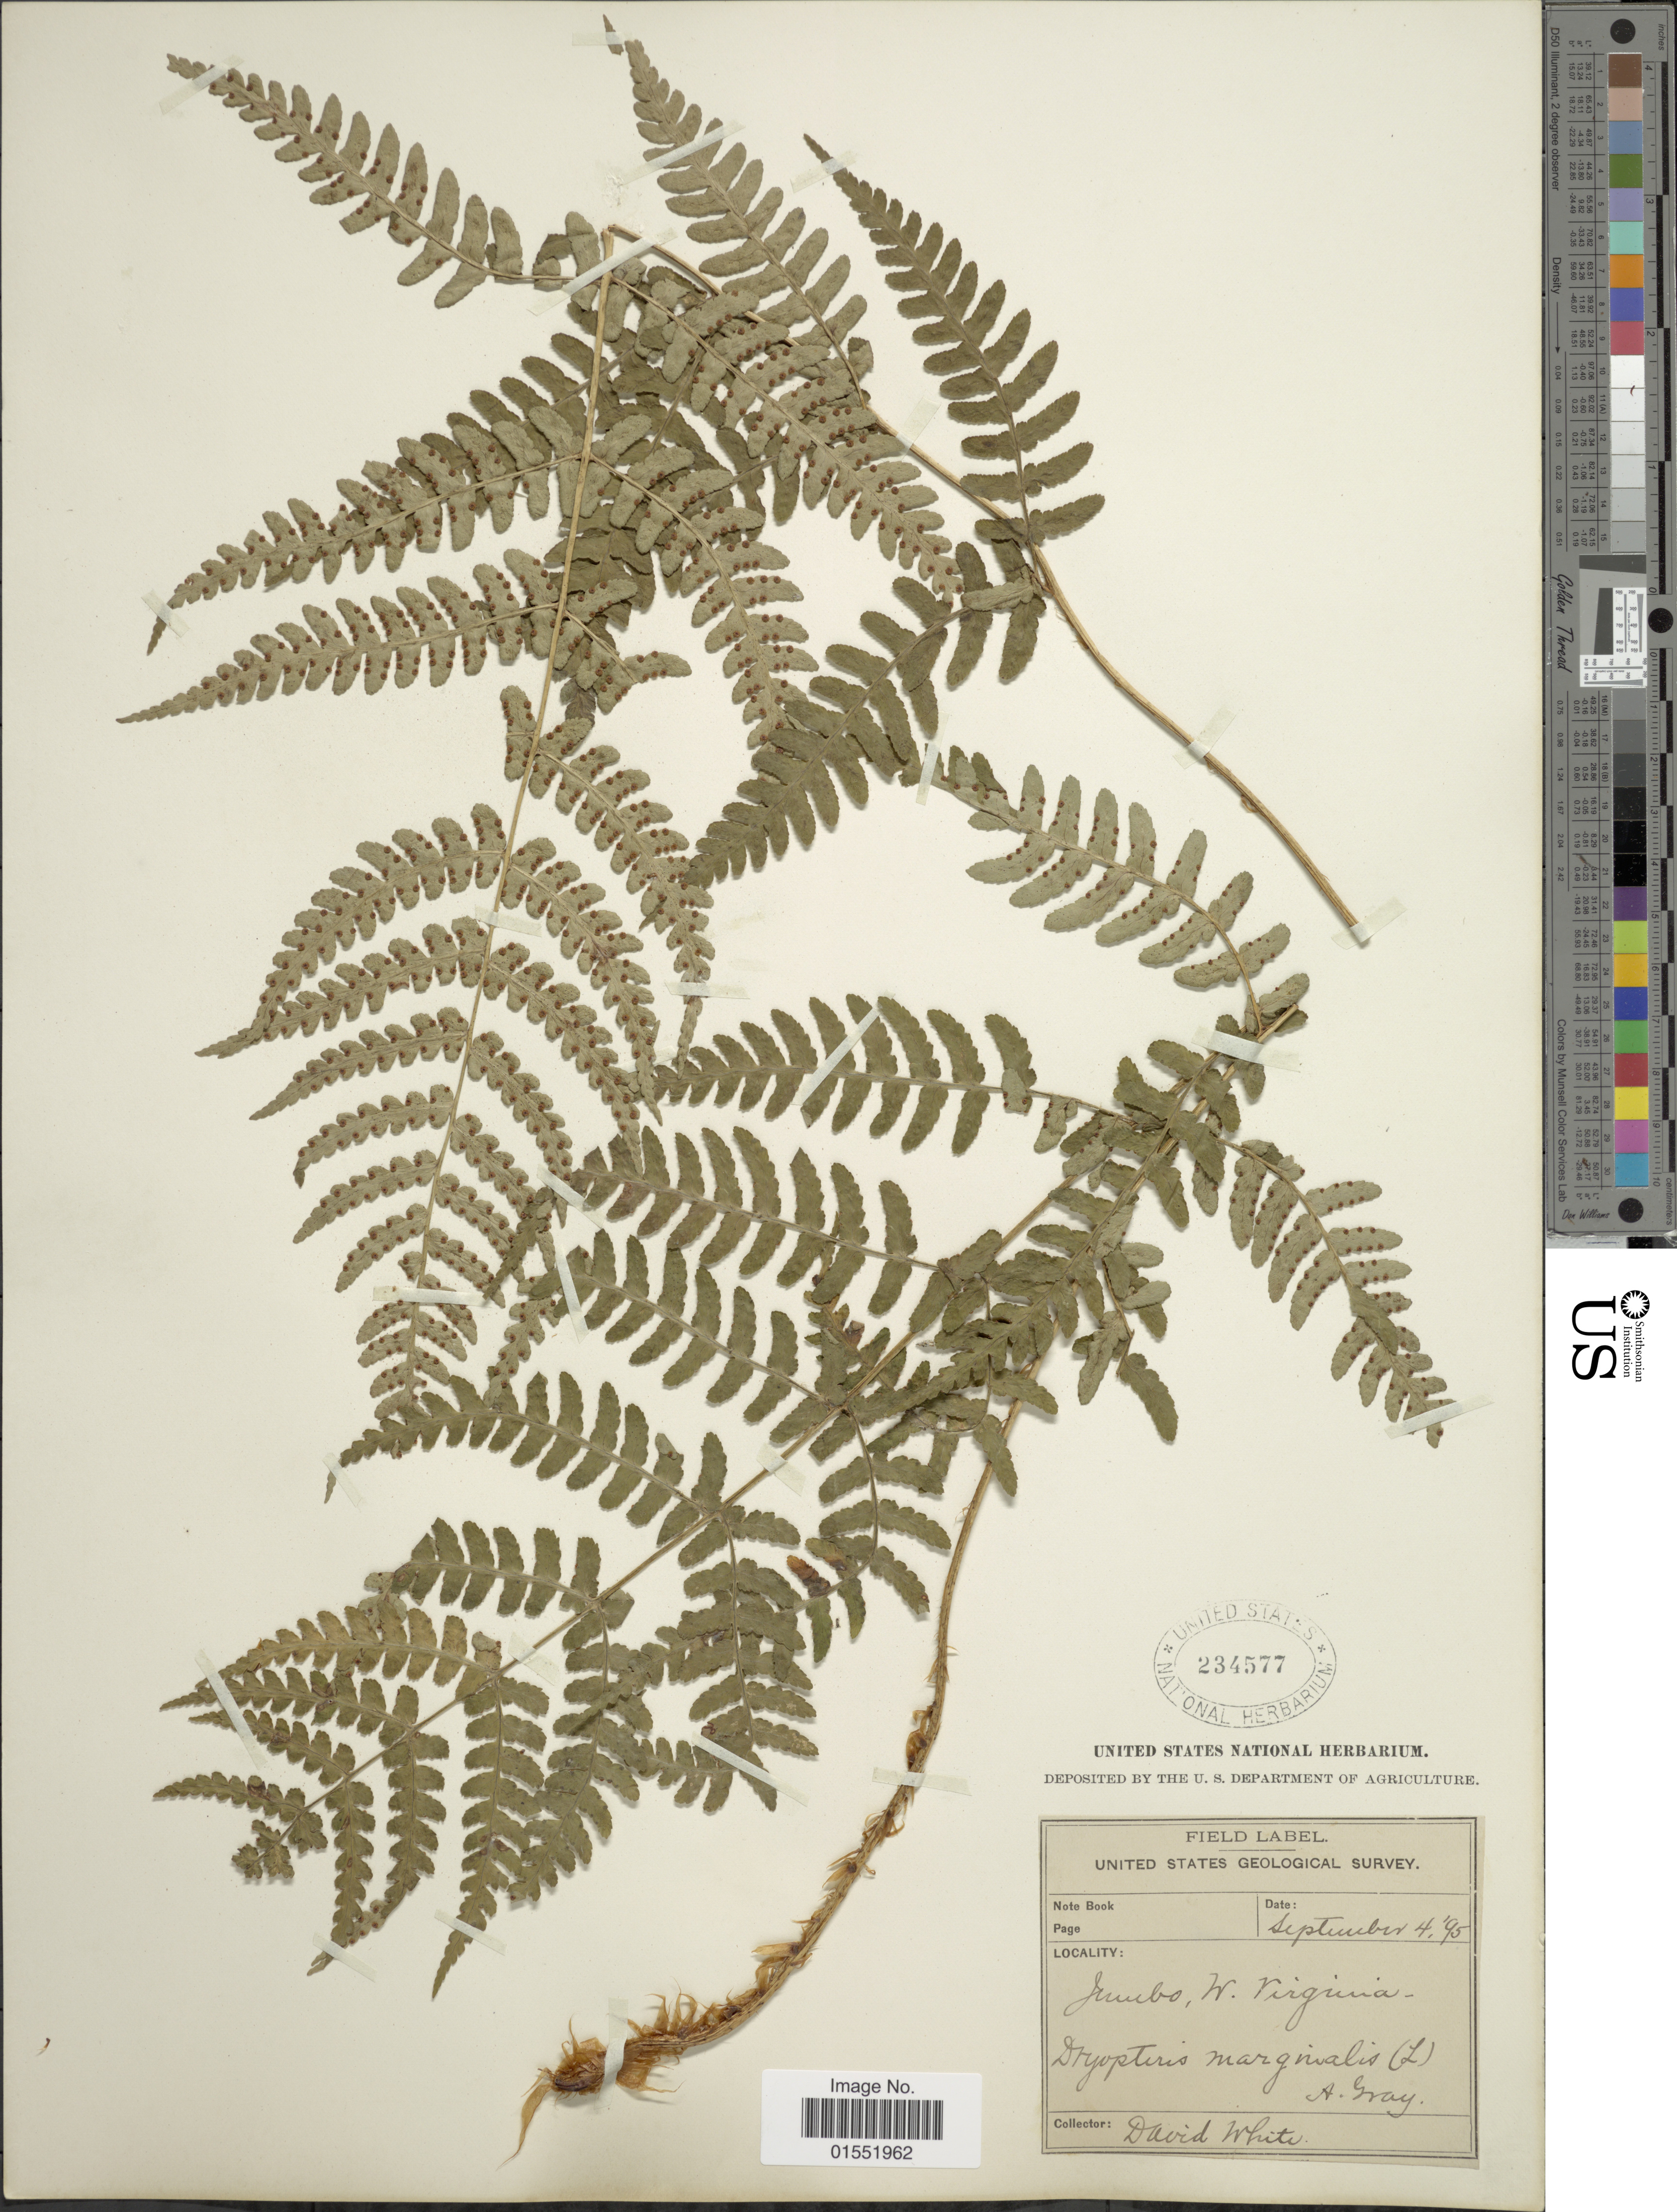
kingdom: Plantae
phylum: Tracheophyta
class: Polypodiopsida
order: Polypodiales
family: Dryopteridaceae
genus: Dryopteris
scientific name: Dryopteris marginalis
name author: (L.) A. Gray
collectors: D. White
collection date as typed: Transcribed d/m/y: 4/9/95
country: United States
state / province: West Virginia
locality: Jurmo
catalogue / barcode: US 234577